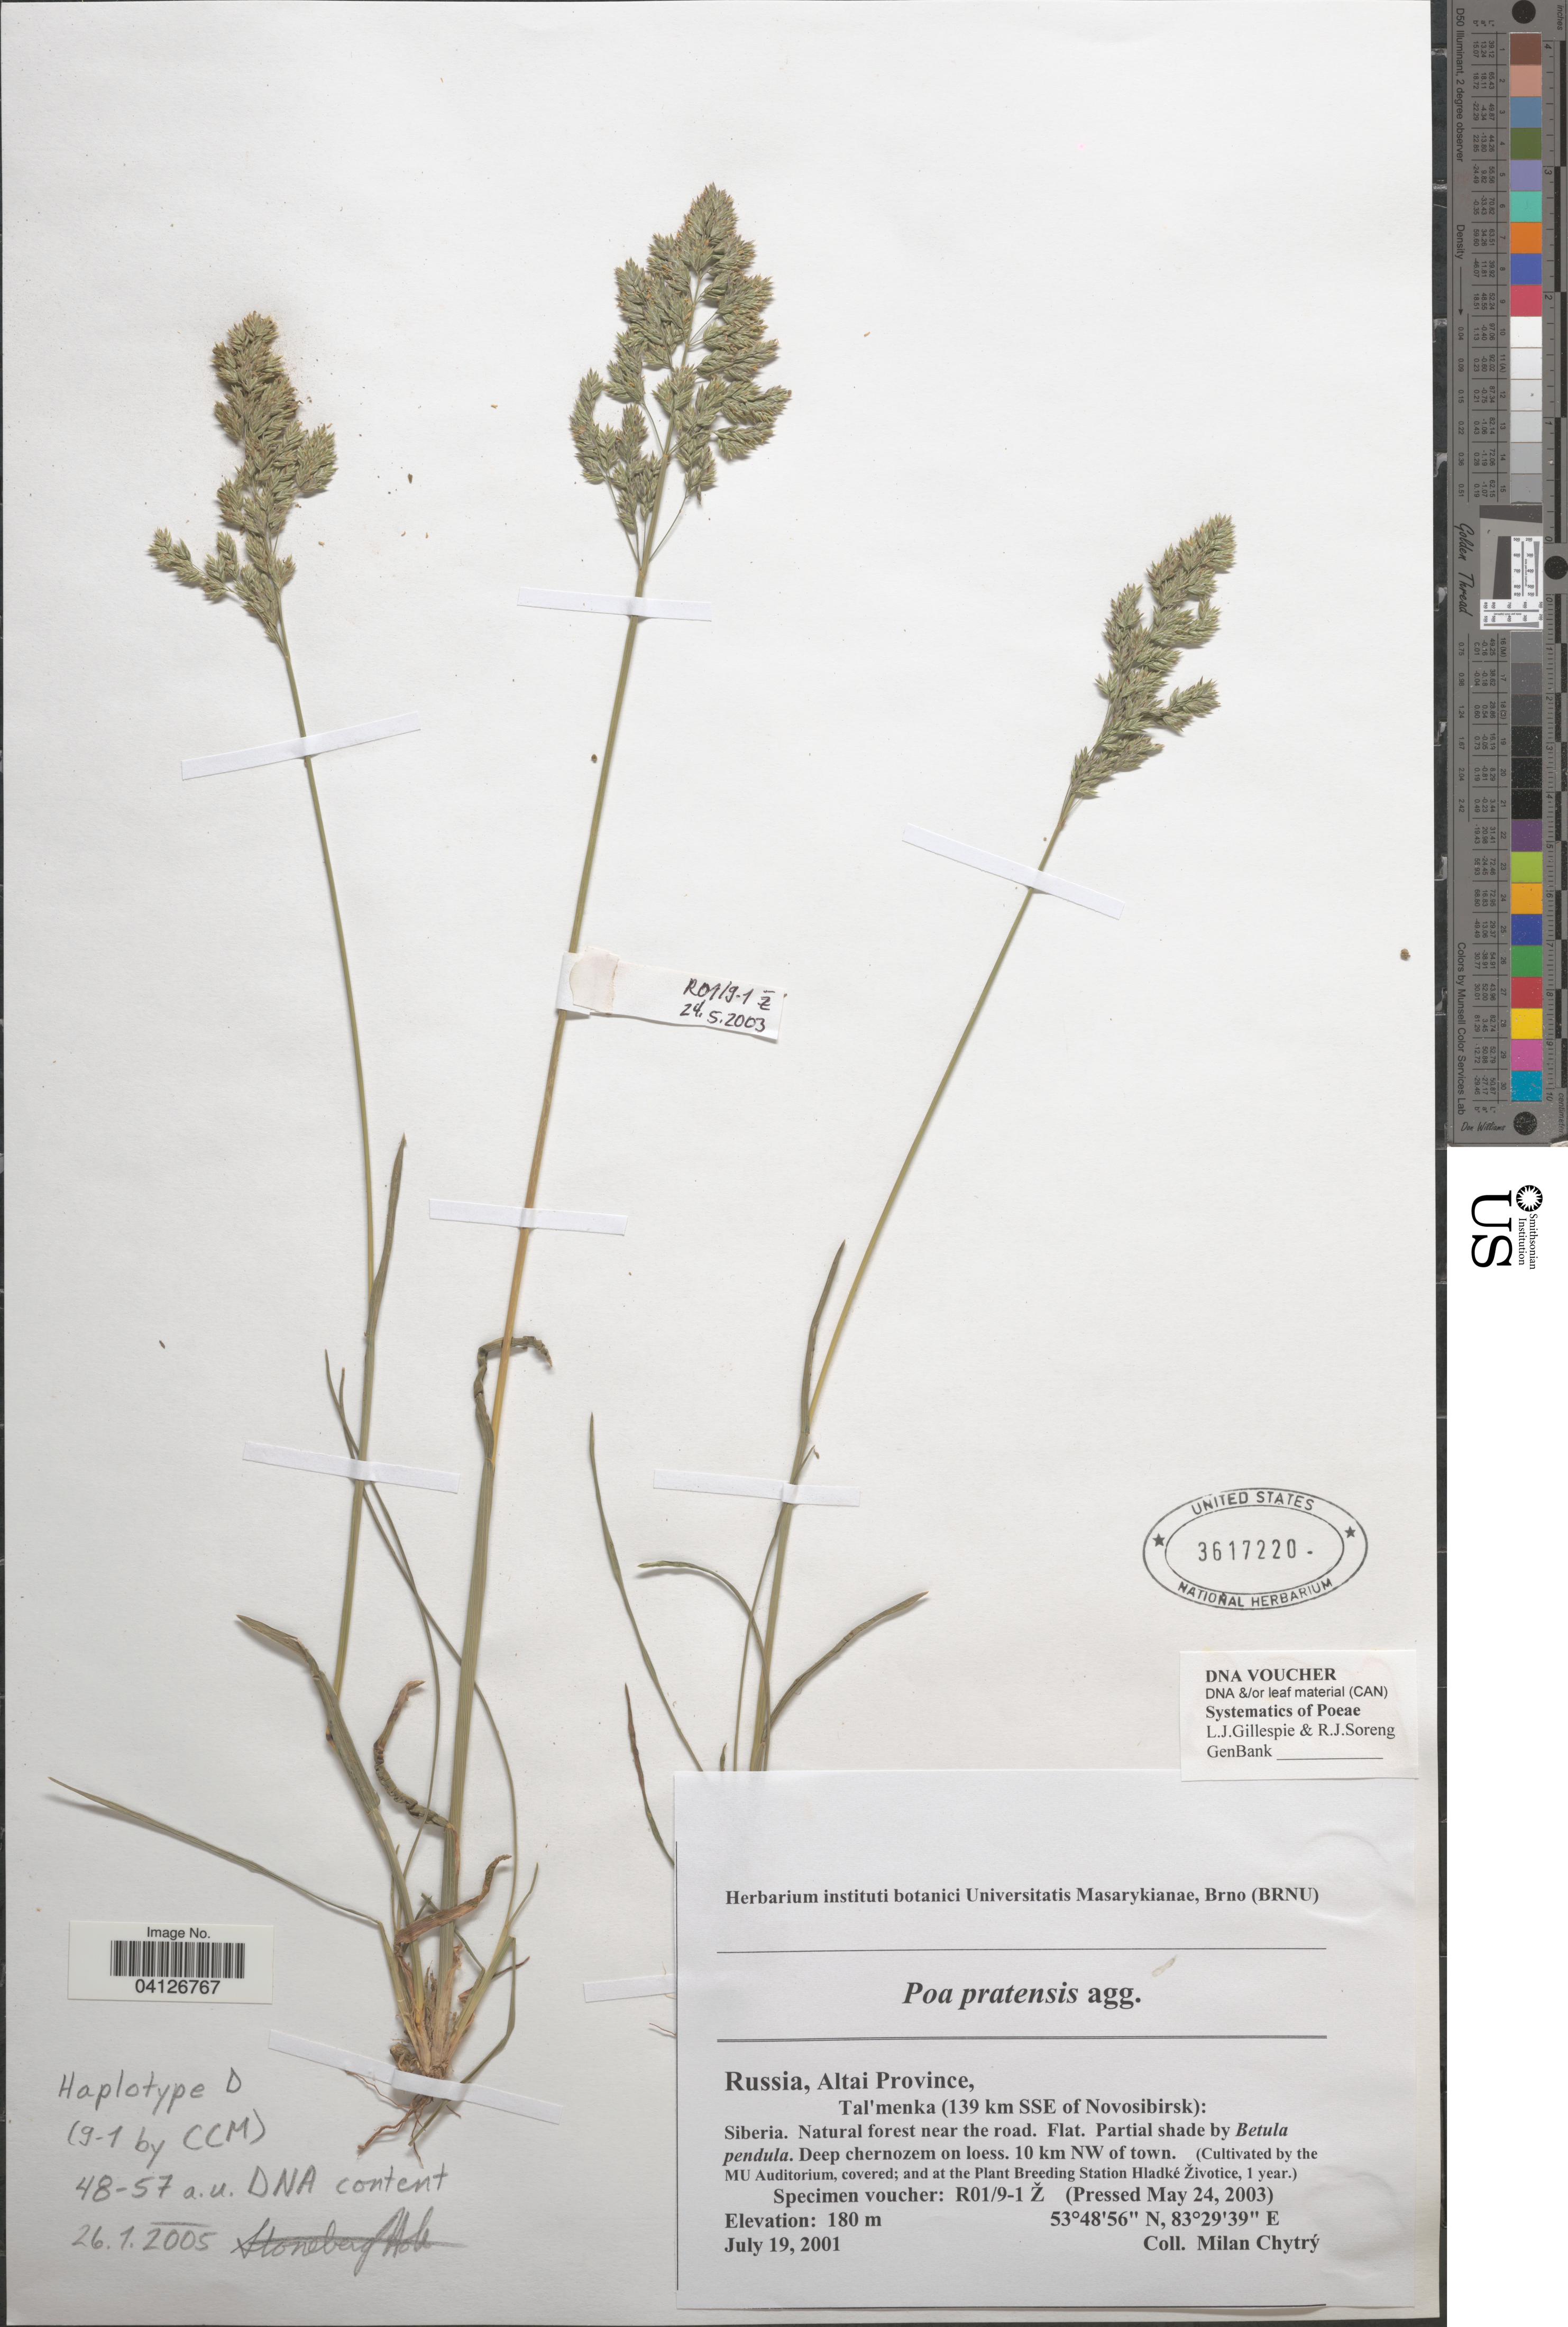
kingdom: Plantae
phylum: Tracheophyta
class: Liliopsida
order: Poales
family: Poaceae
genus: Poa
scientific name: Poa pratensis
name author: L.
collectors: Ex herb. instituti botanici Universitatis Masarykianae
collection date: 2003-05-24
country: Czechia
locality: (Cultivated by the MU Auditorium, covered; and at the Plant Breeding Station Hladké Životice, 1 year.).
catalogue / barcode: US 3617220